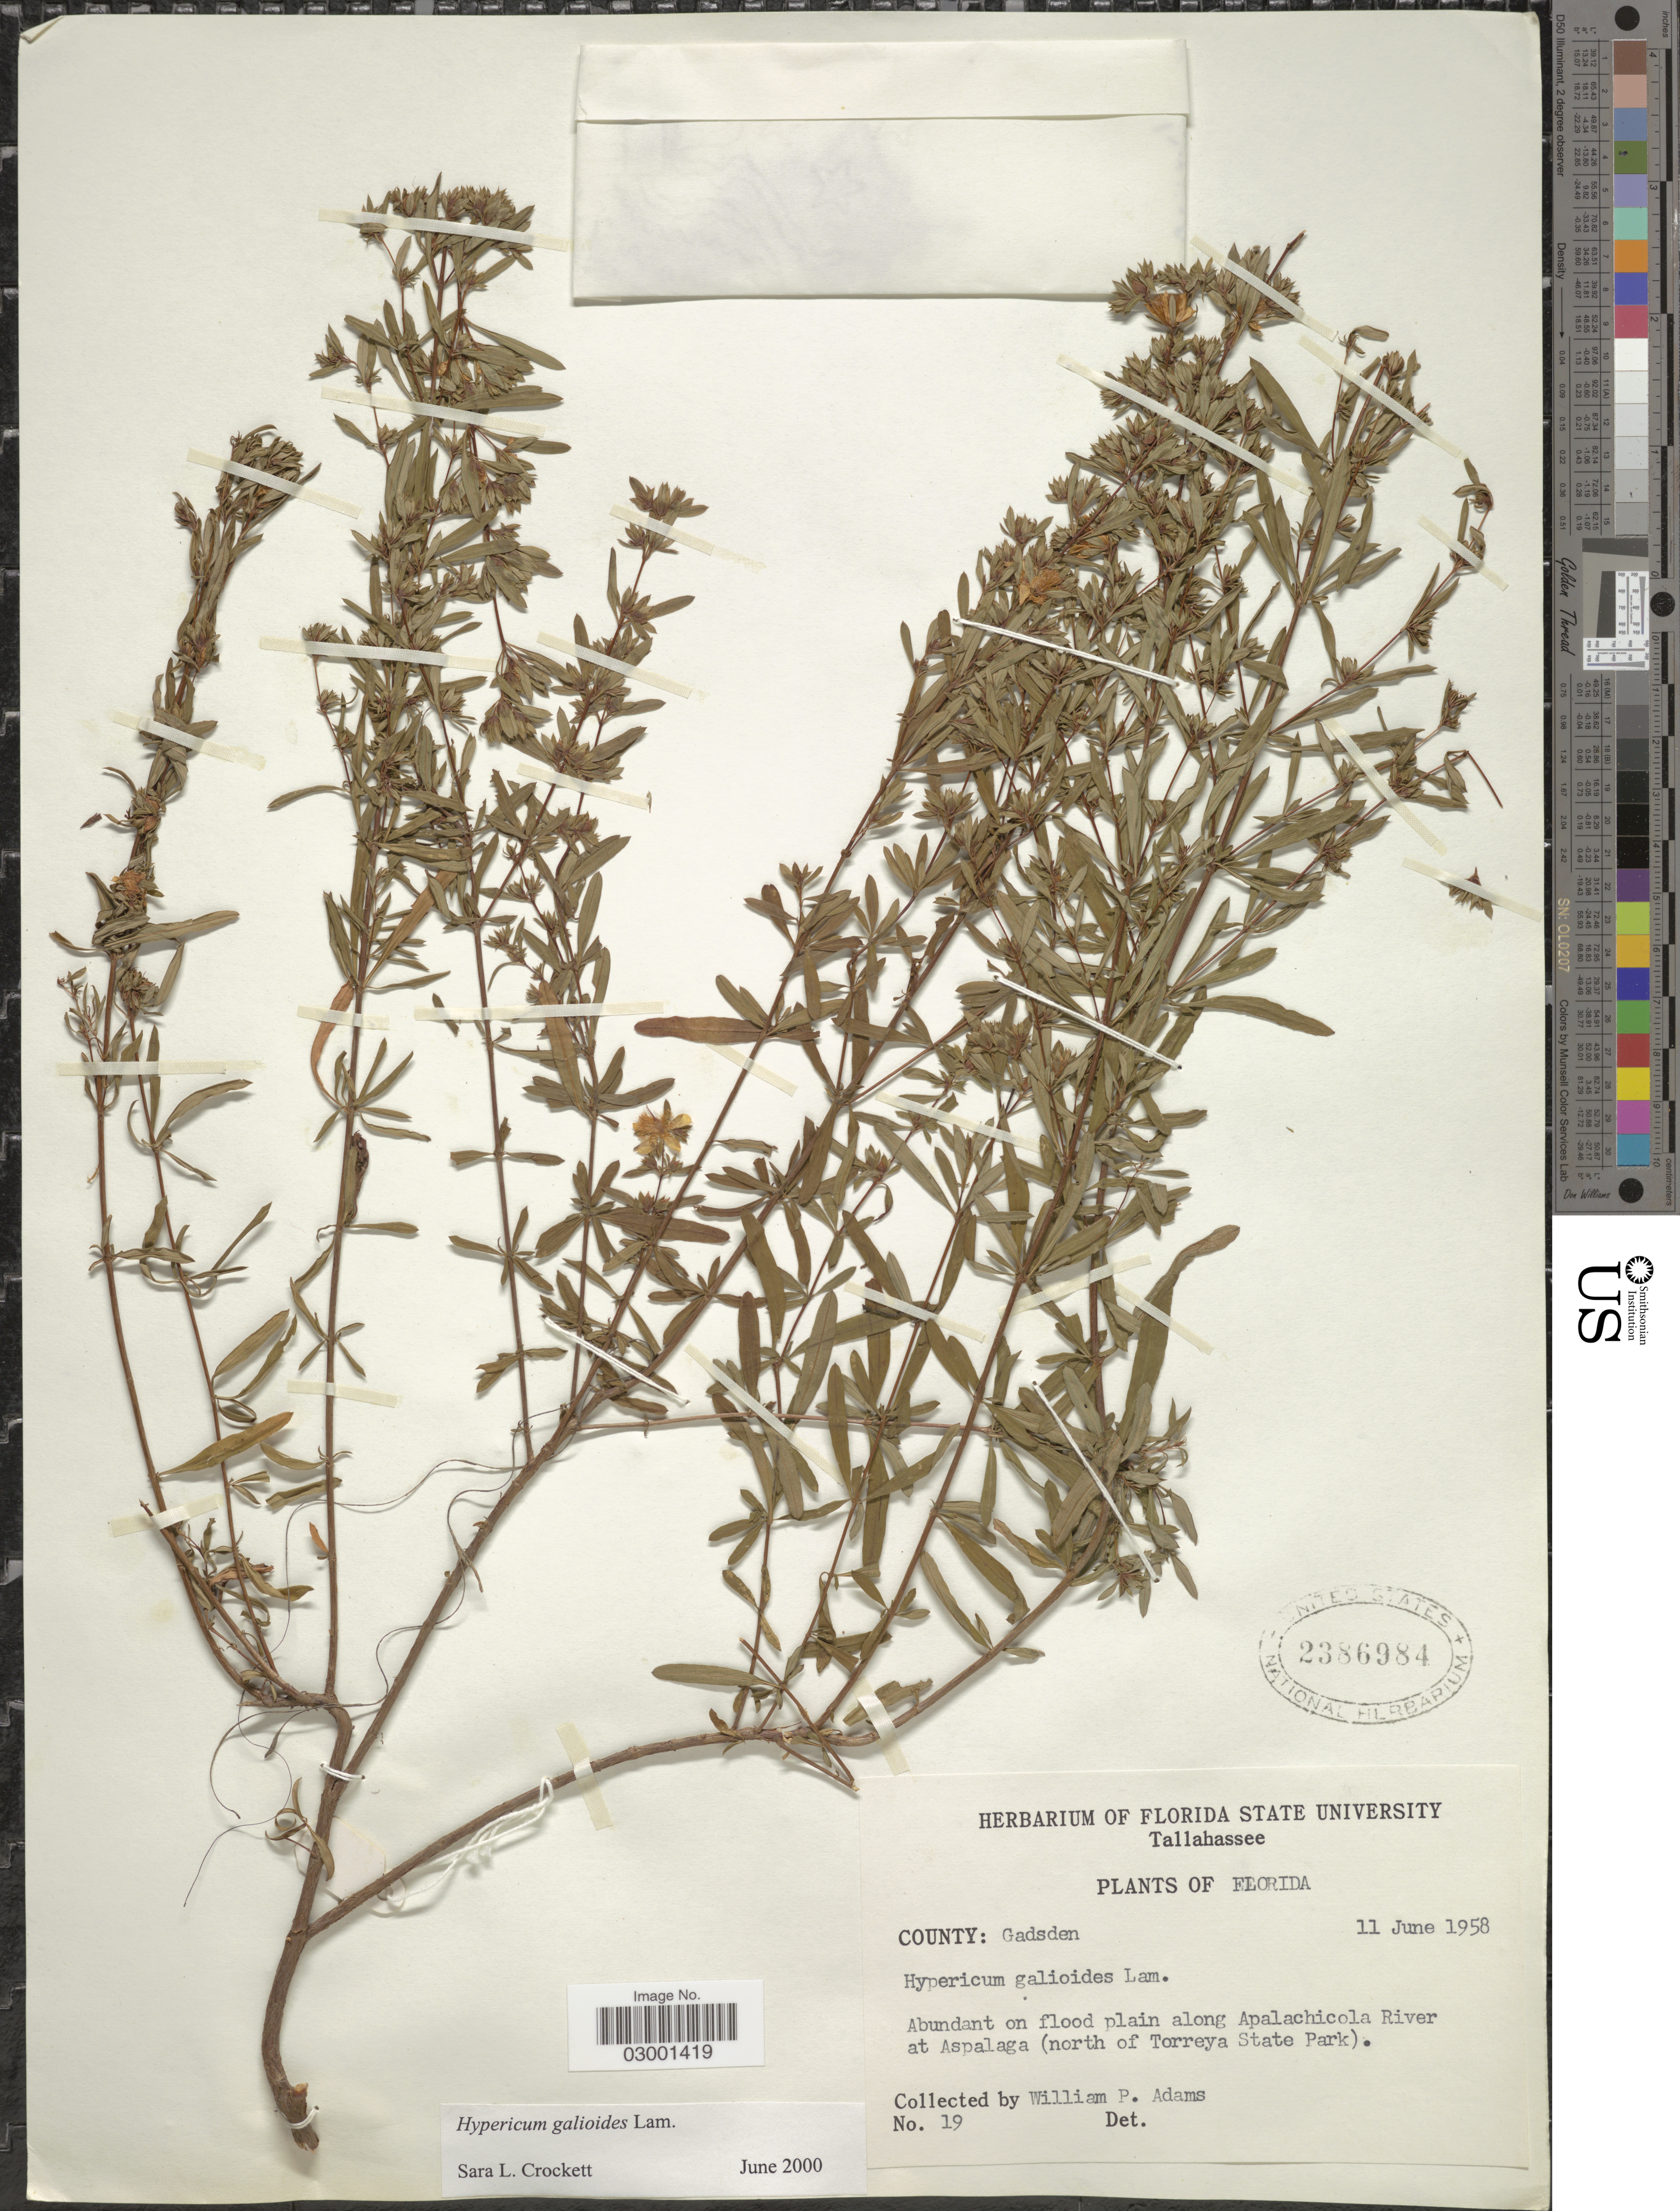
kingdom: Plantae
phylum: Tracheophyta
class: Magnoliopsida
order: Malpighiales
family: Hypericaceae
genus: Hypericum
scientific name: Hypericum galioides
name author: Lam.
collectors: W. P. Adams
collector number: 19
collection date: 1958-06-11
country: United States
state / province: Florida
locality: County: Gadsden. Abundant on flood plain along Apalachicola River at Aspalaga (north of Torreya State Park).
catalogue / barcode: US 2386984